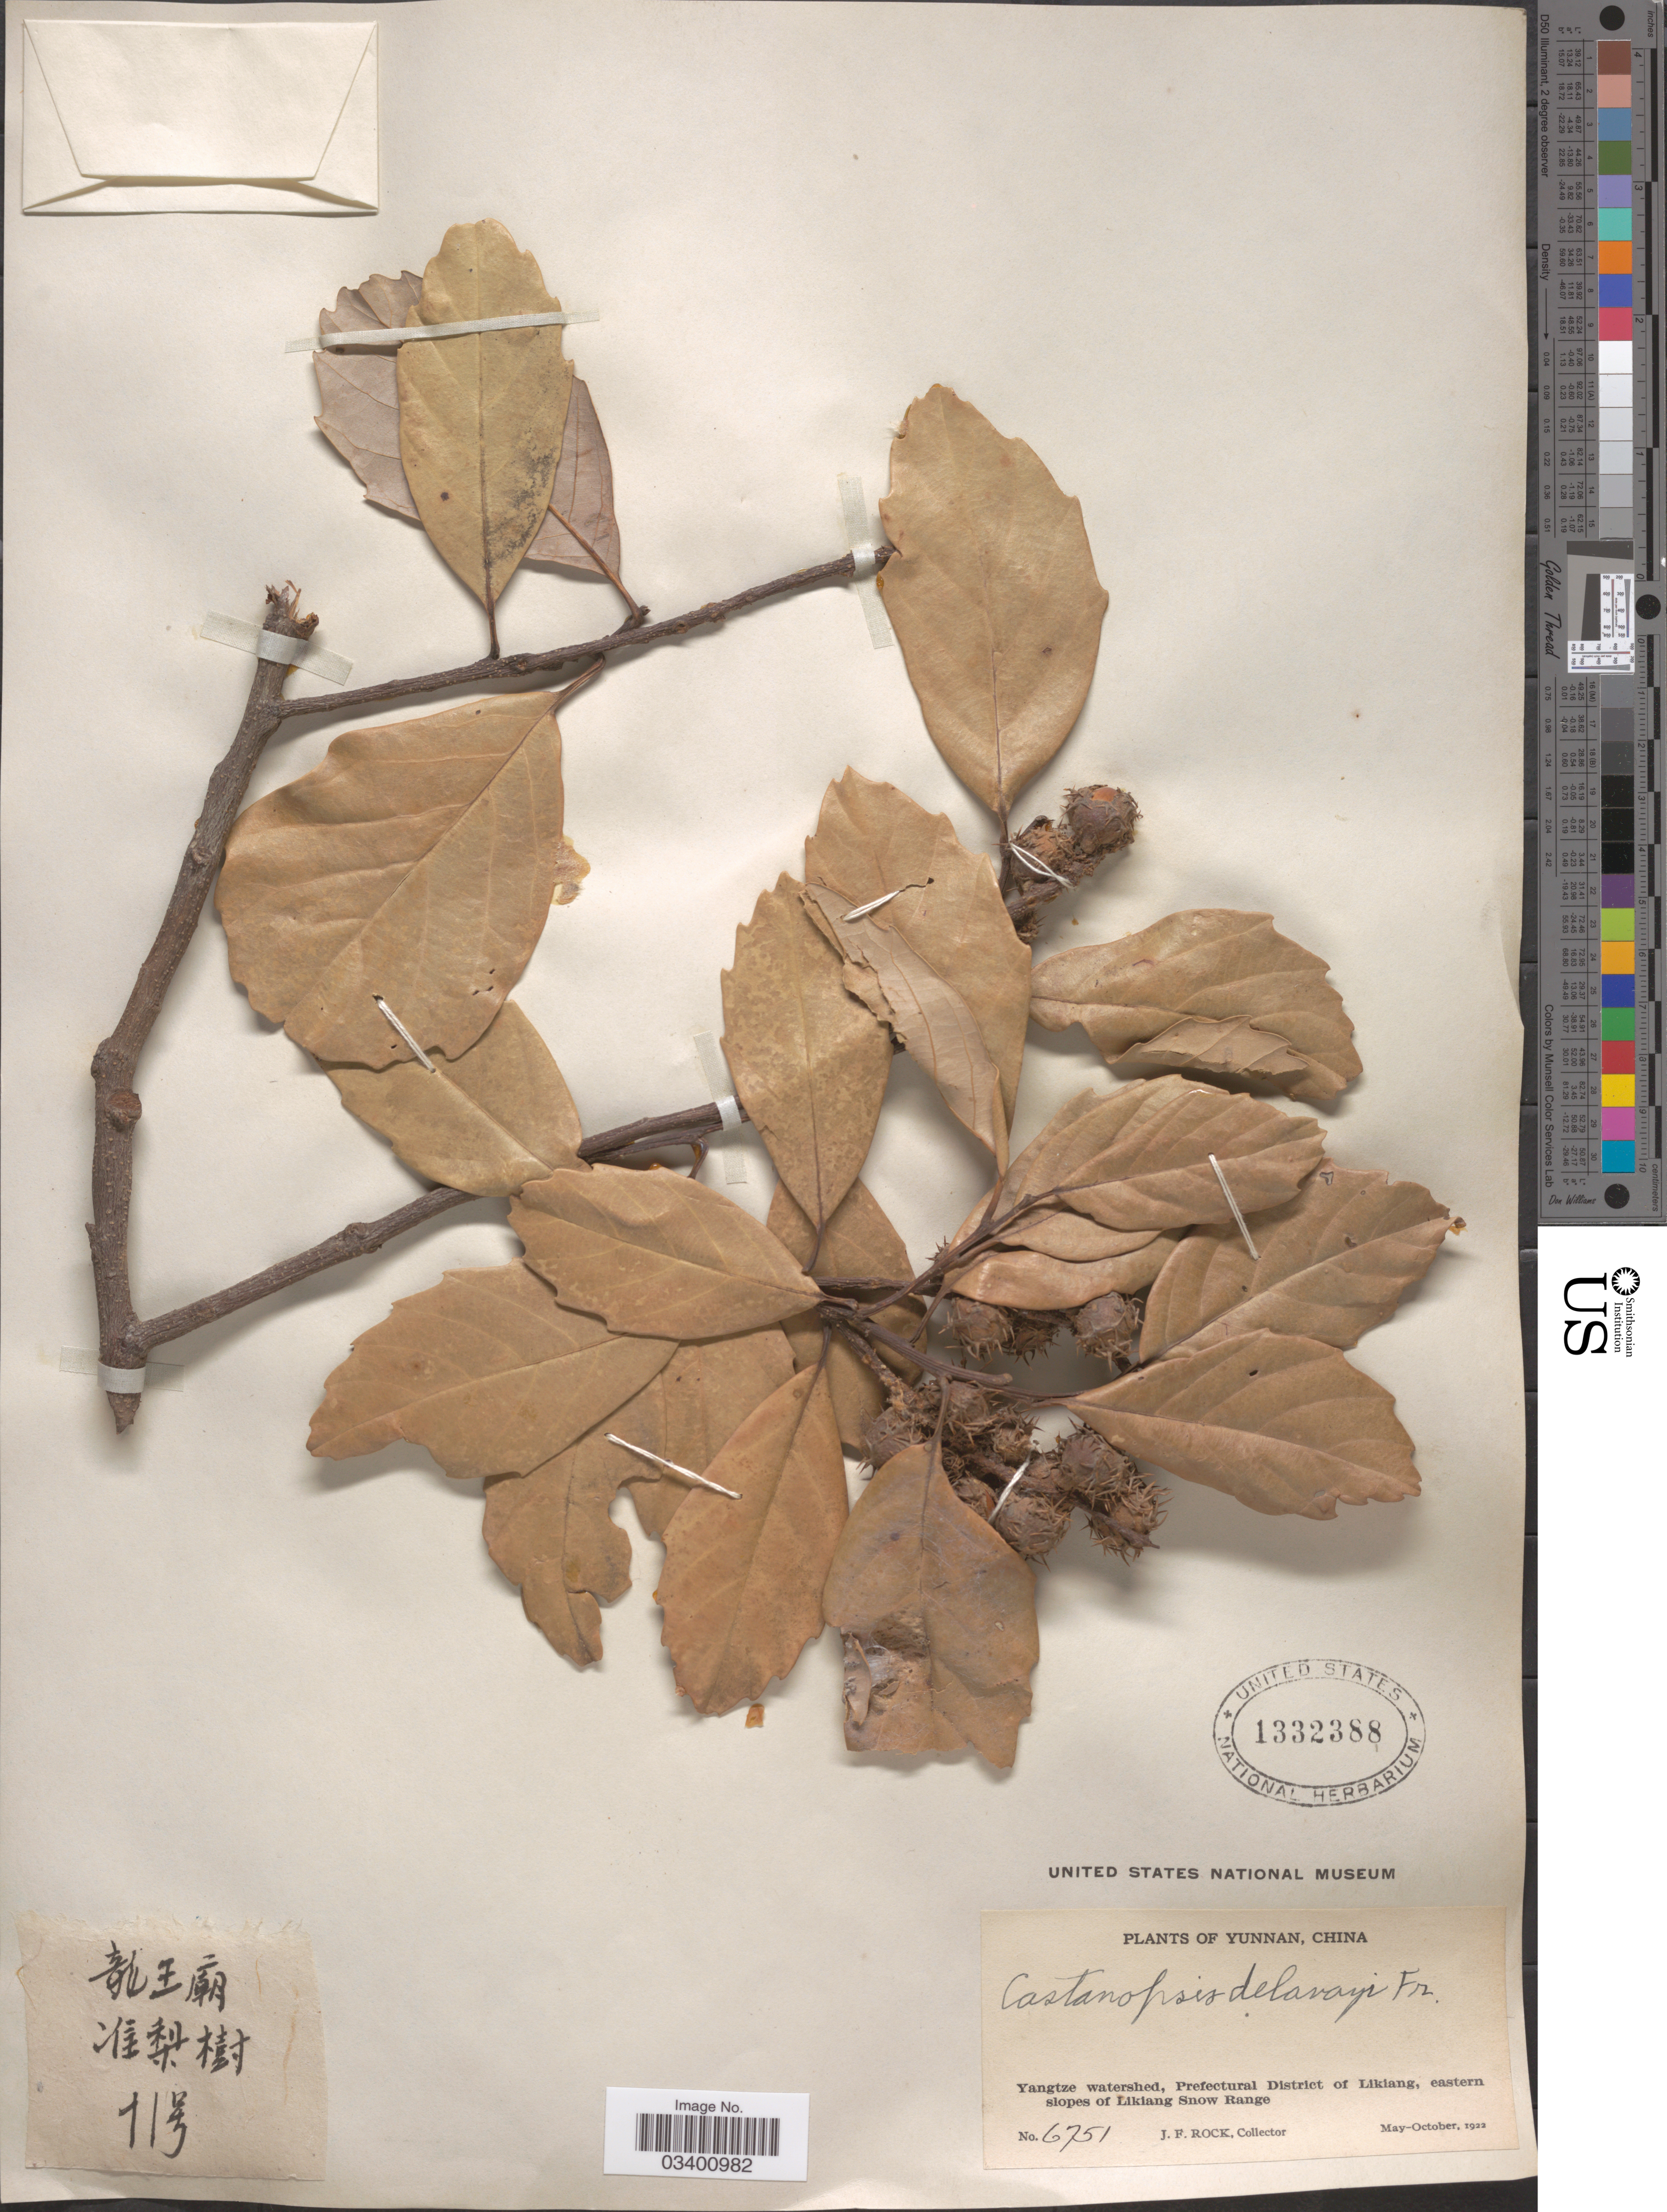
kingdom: Plantae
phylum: Tracheophyta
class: Magnoliopsida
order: Fagales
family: Fagaceae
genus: Castanopsis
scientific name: Castanopsis delavayi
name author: Franch.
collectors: J. Rock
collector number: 6751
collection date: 1922-05/1922-10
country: China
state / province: Yunnan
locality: Yangtze watershed, Prefectural District of Likiang, eastern slopes of Likiang Snow Range.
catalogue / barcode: US 1332388